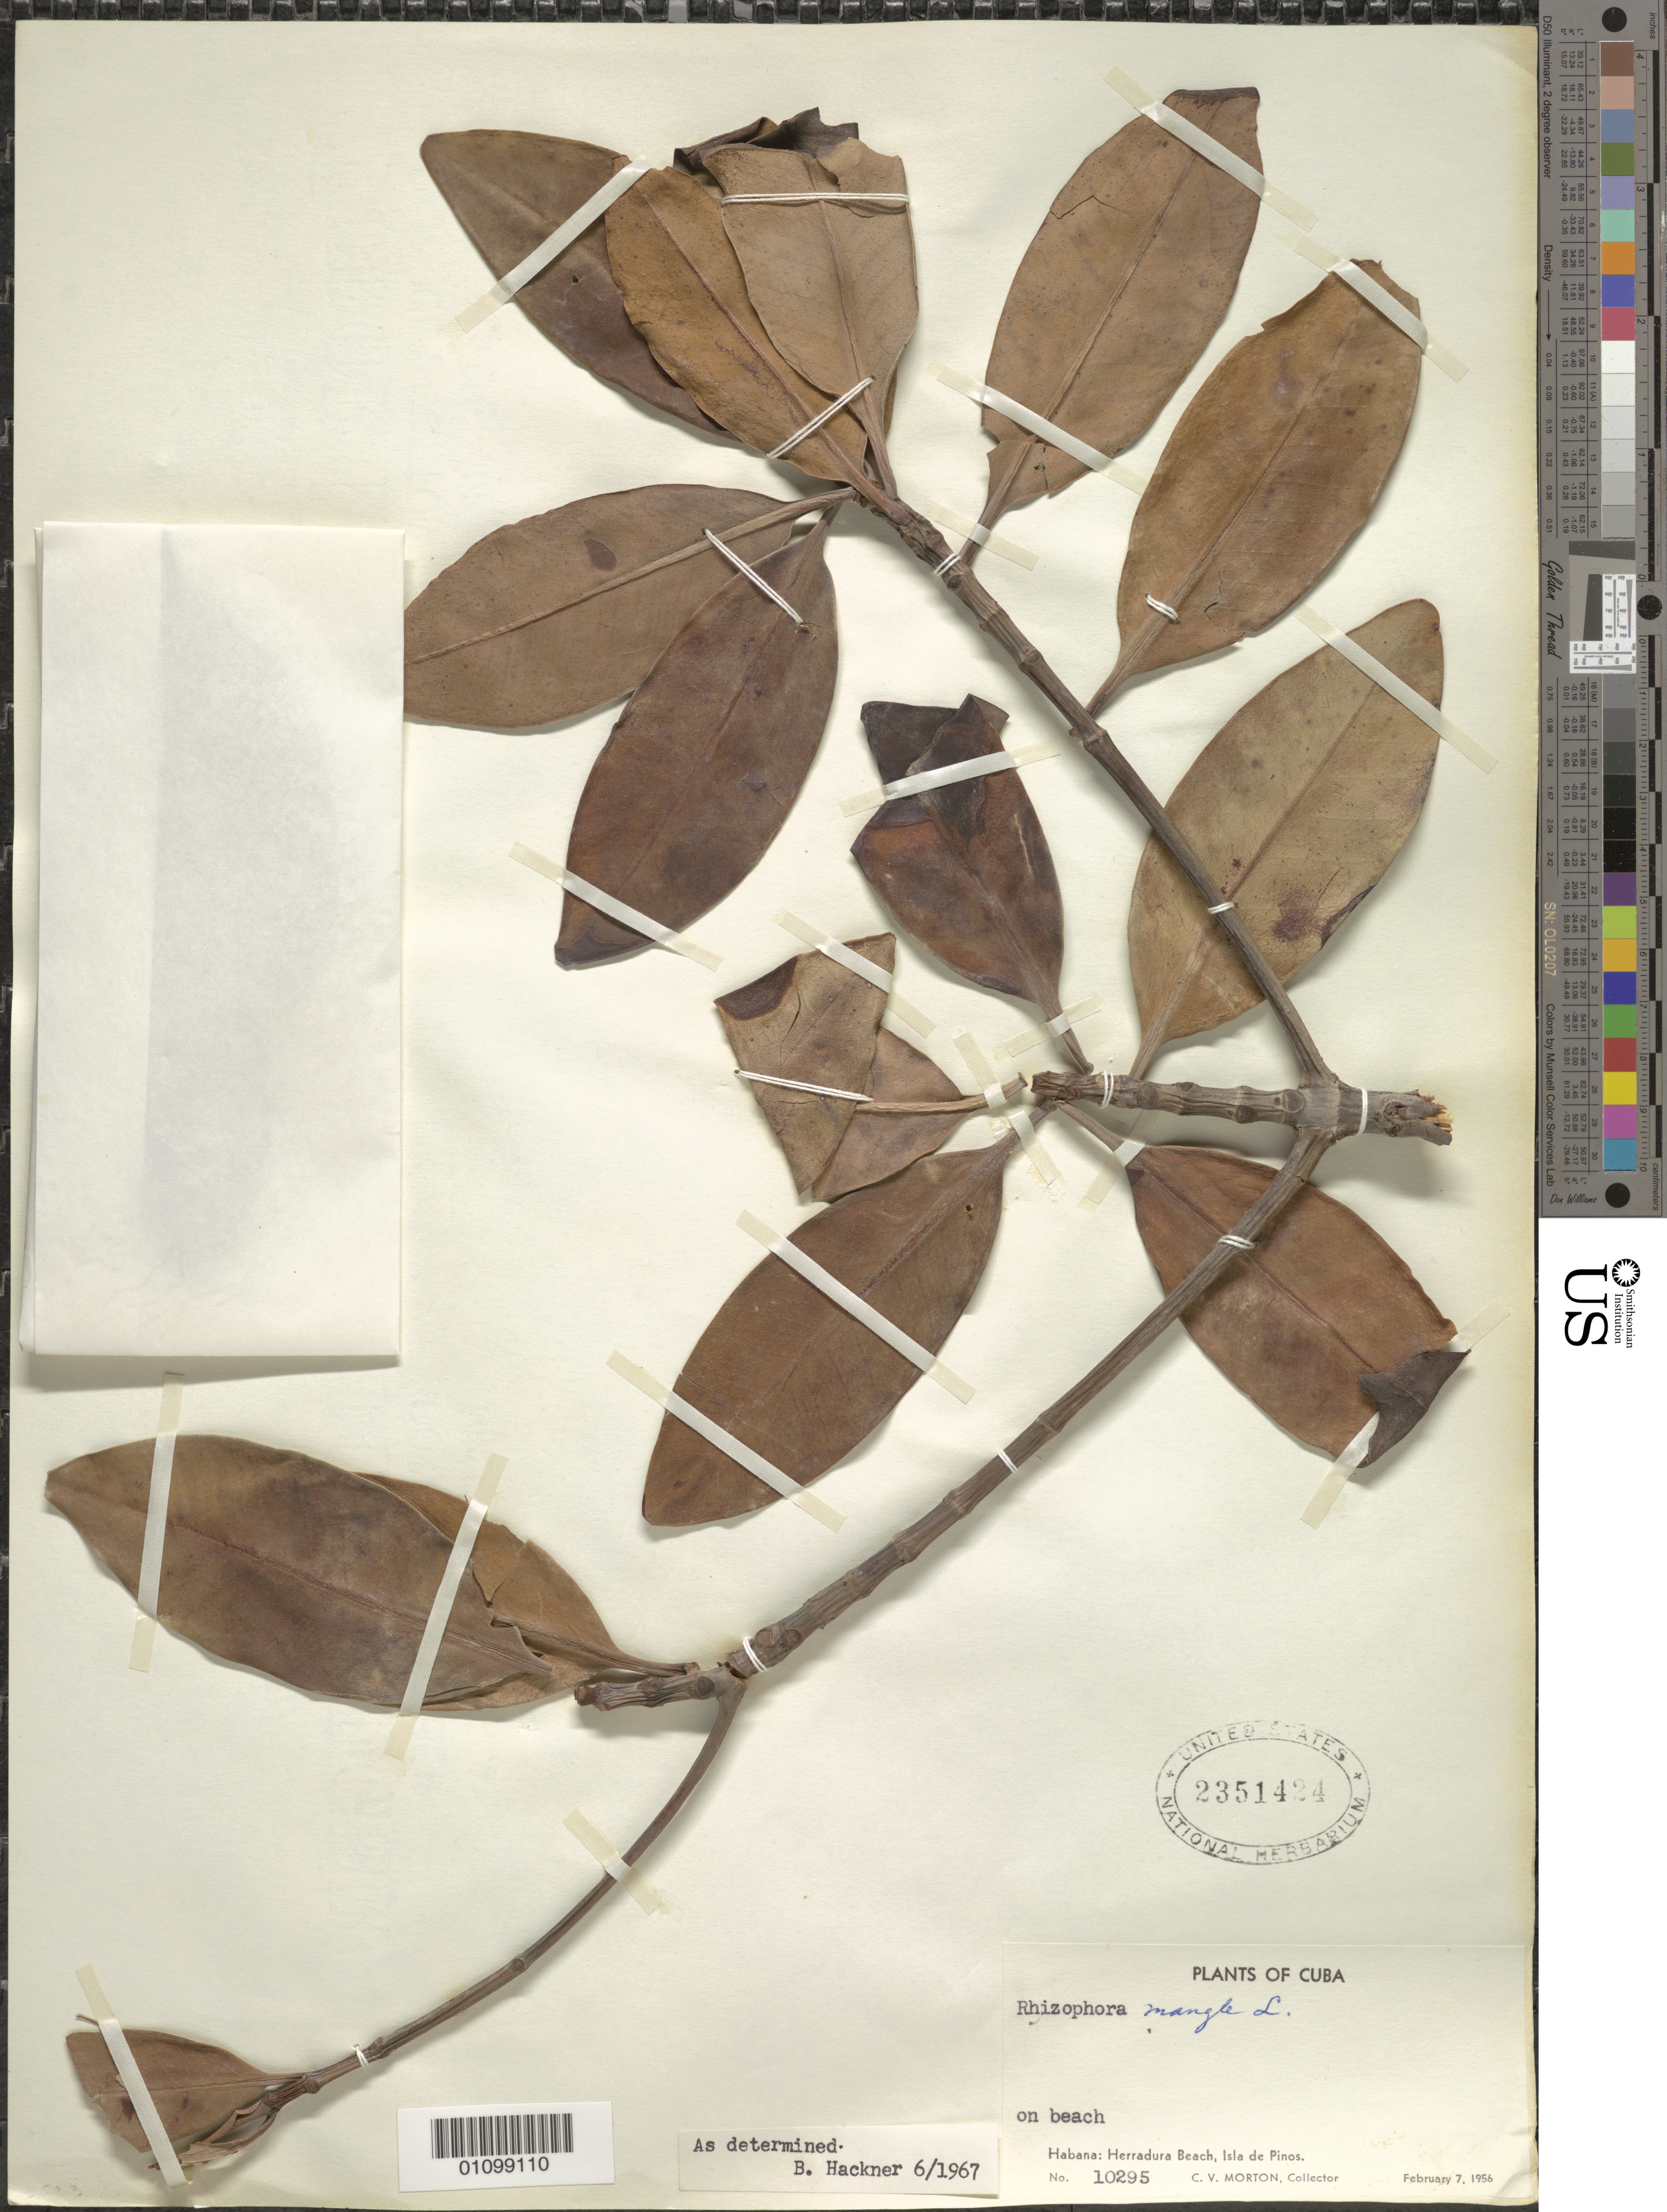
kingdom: Plantae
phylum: Tracheophyta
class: Magnoliopsida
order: Malpighiales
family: Rhizophoraceae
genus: Rhizophora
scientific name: Rhizophora mangle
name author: L.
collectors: C. V. Morton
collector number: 10295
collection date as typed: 07 Feb 1956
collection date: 1956-02-07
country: Cuba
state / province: Isla de La Juventud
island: Isla de la Juventud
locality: On beach Habana: Herradura Beach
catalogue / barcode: US 2351424